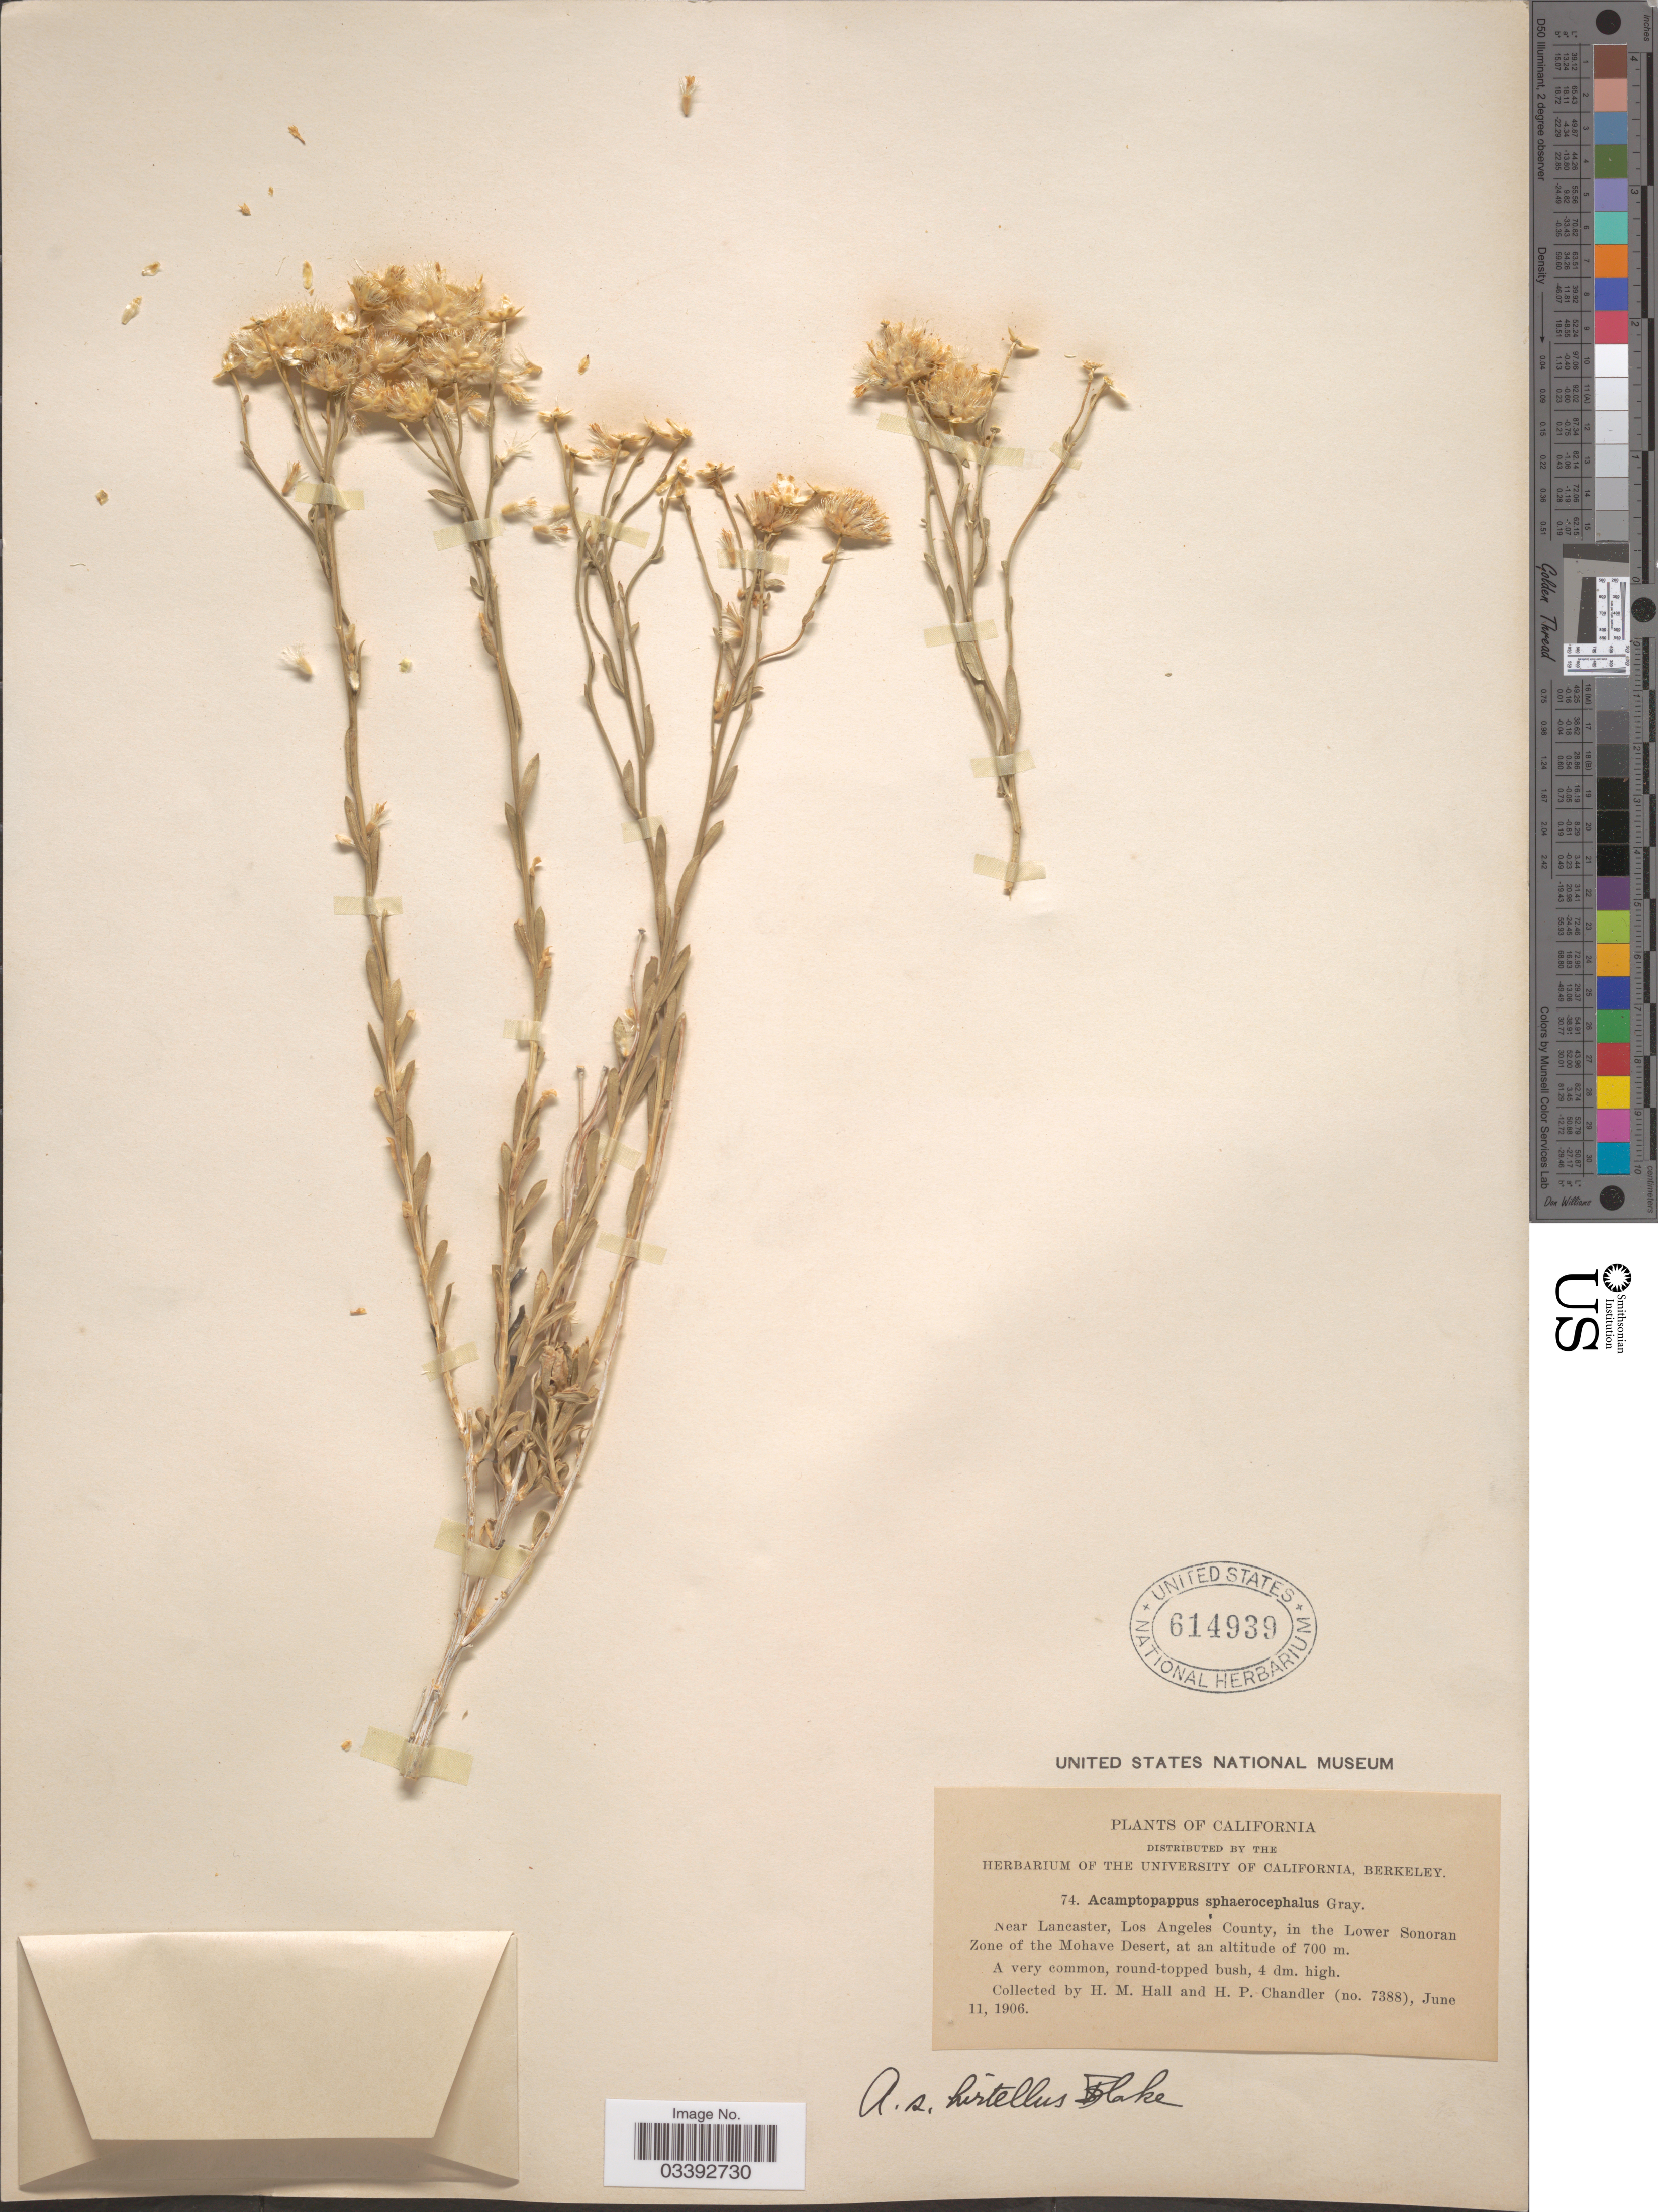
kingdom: Plantae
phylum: Tracheophyta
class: Magnoliopsida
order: Asterales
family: Asteraceae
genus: Acamptopappus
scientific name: Acamptopappus sphaerocephalus var. hirtellus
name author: S.F. Blake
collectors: H. M. Hall & H. Chandler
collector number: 7388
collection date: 1906-06-11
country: United States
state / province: California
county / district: Los Angeles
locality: Near Lancaster, Los Angeles County, in the Lower Sonoran Zone of the Mohave Desert.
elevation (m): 700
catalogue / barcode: US 614939